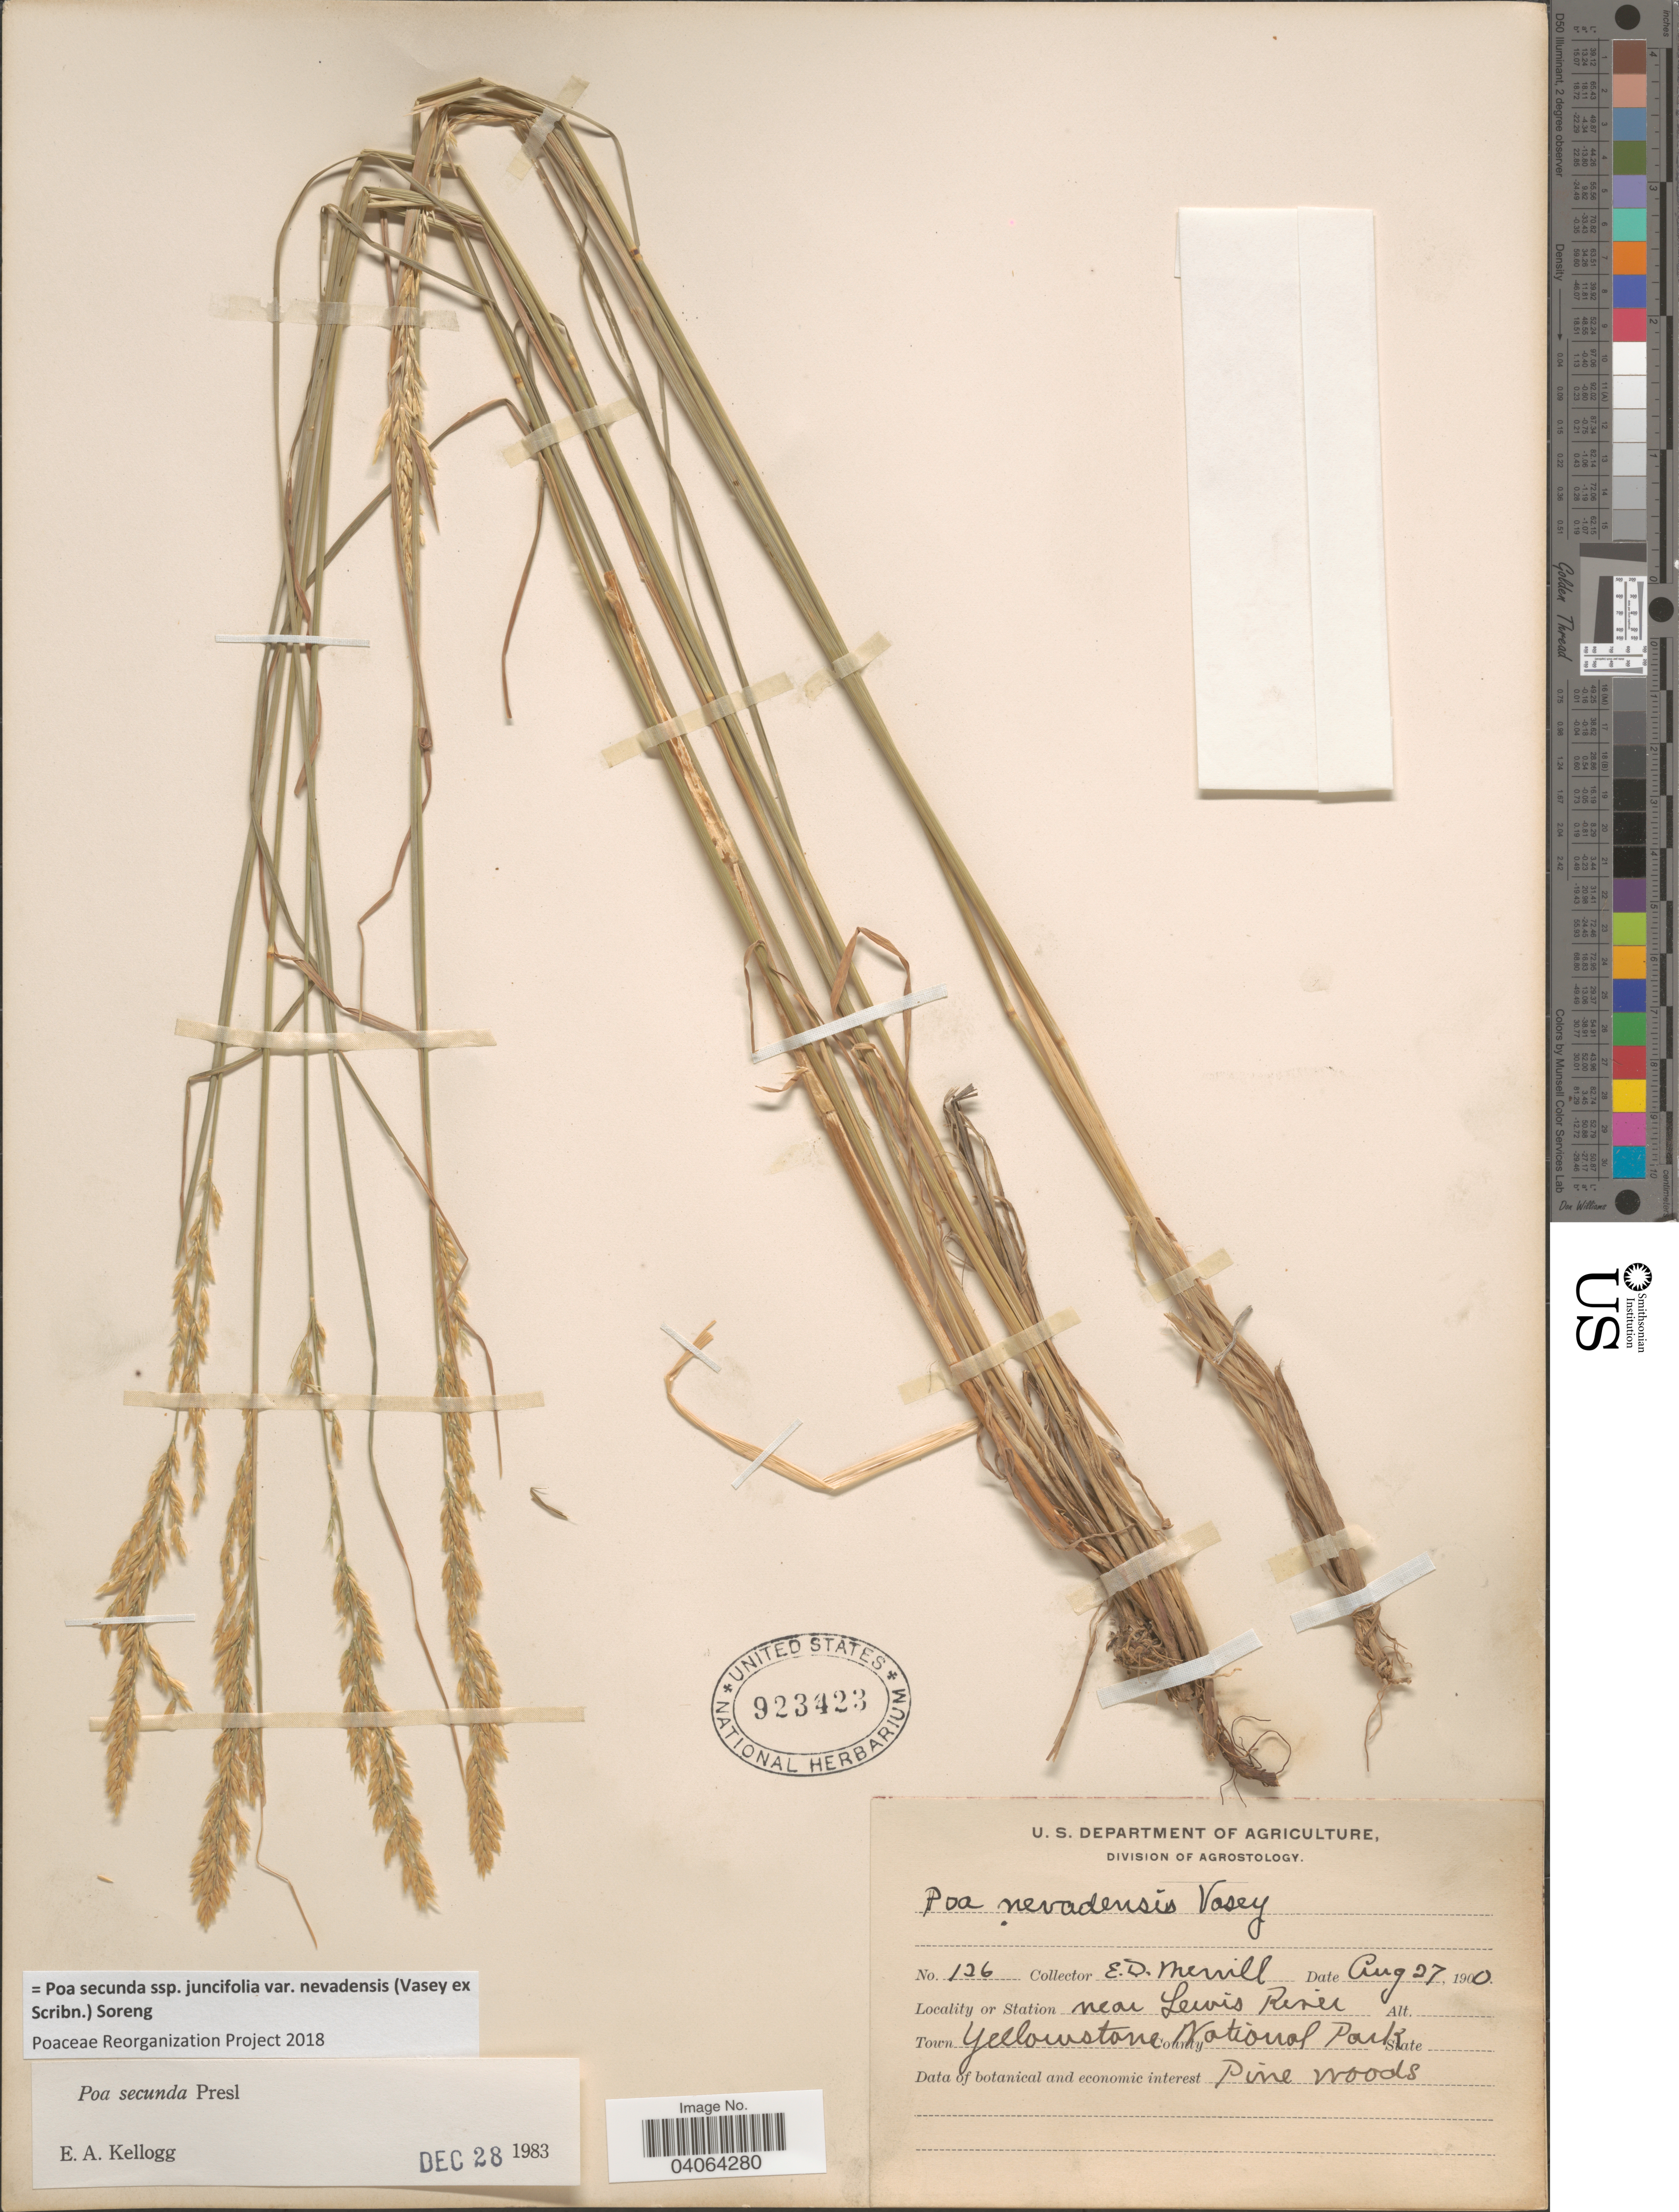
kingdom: Plantae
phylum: Tracheophyta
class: Liliopsida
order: Poales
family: Poaceae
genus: Poa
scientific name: Poa secunda subsp. juncifolia var. nevadensis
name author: (Vasey ex Scribn.) Soreng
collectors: E. D. Merrill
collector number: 126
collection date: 1900-08-27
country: United States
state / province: Wyoming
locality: Station near Lewis River. Town Yellowstone National Park.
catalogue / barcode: US 923423